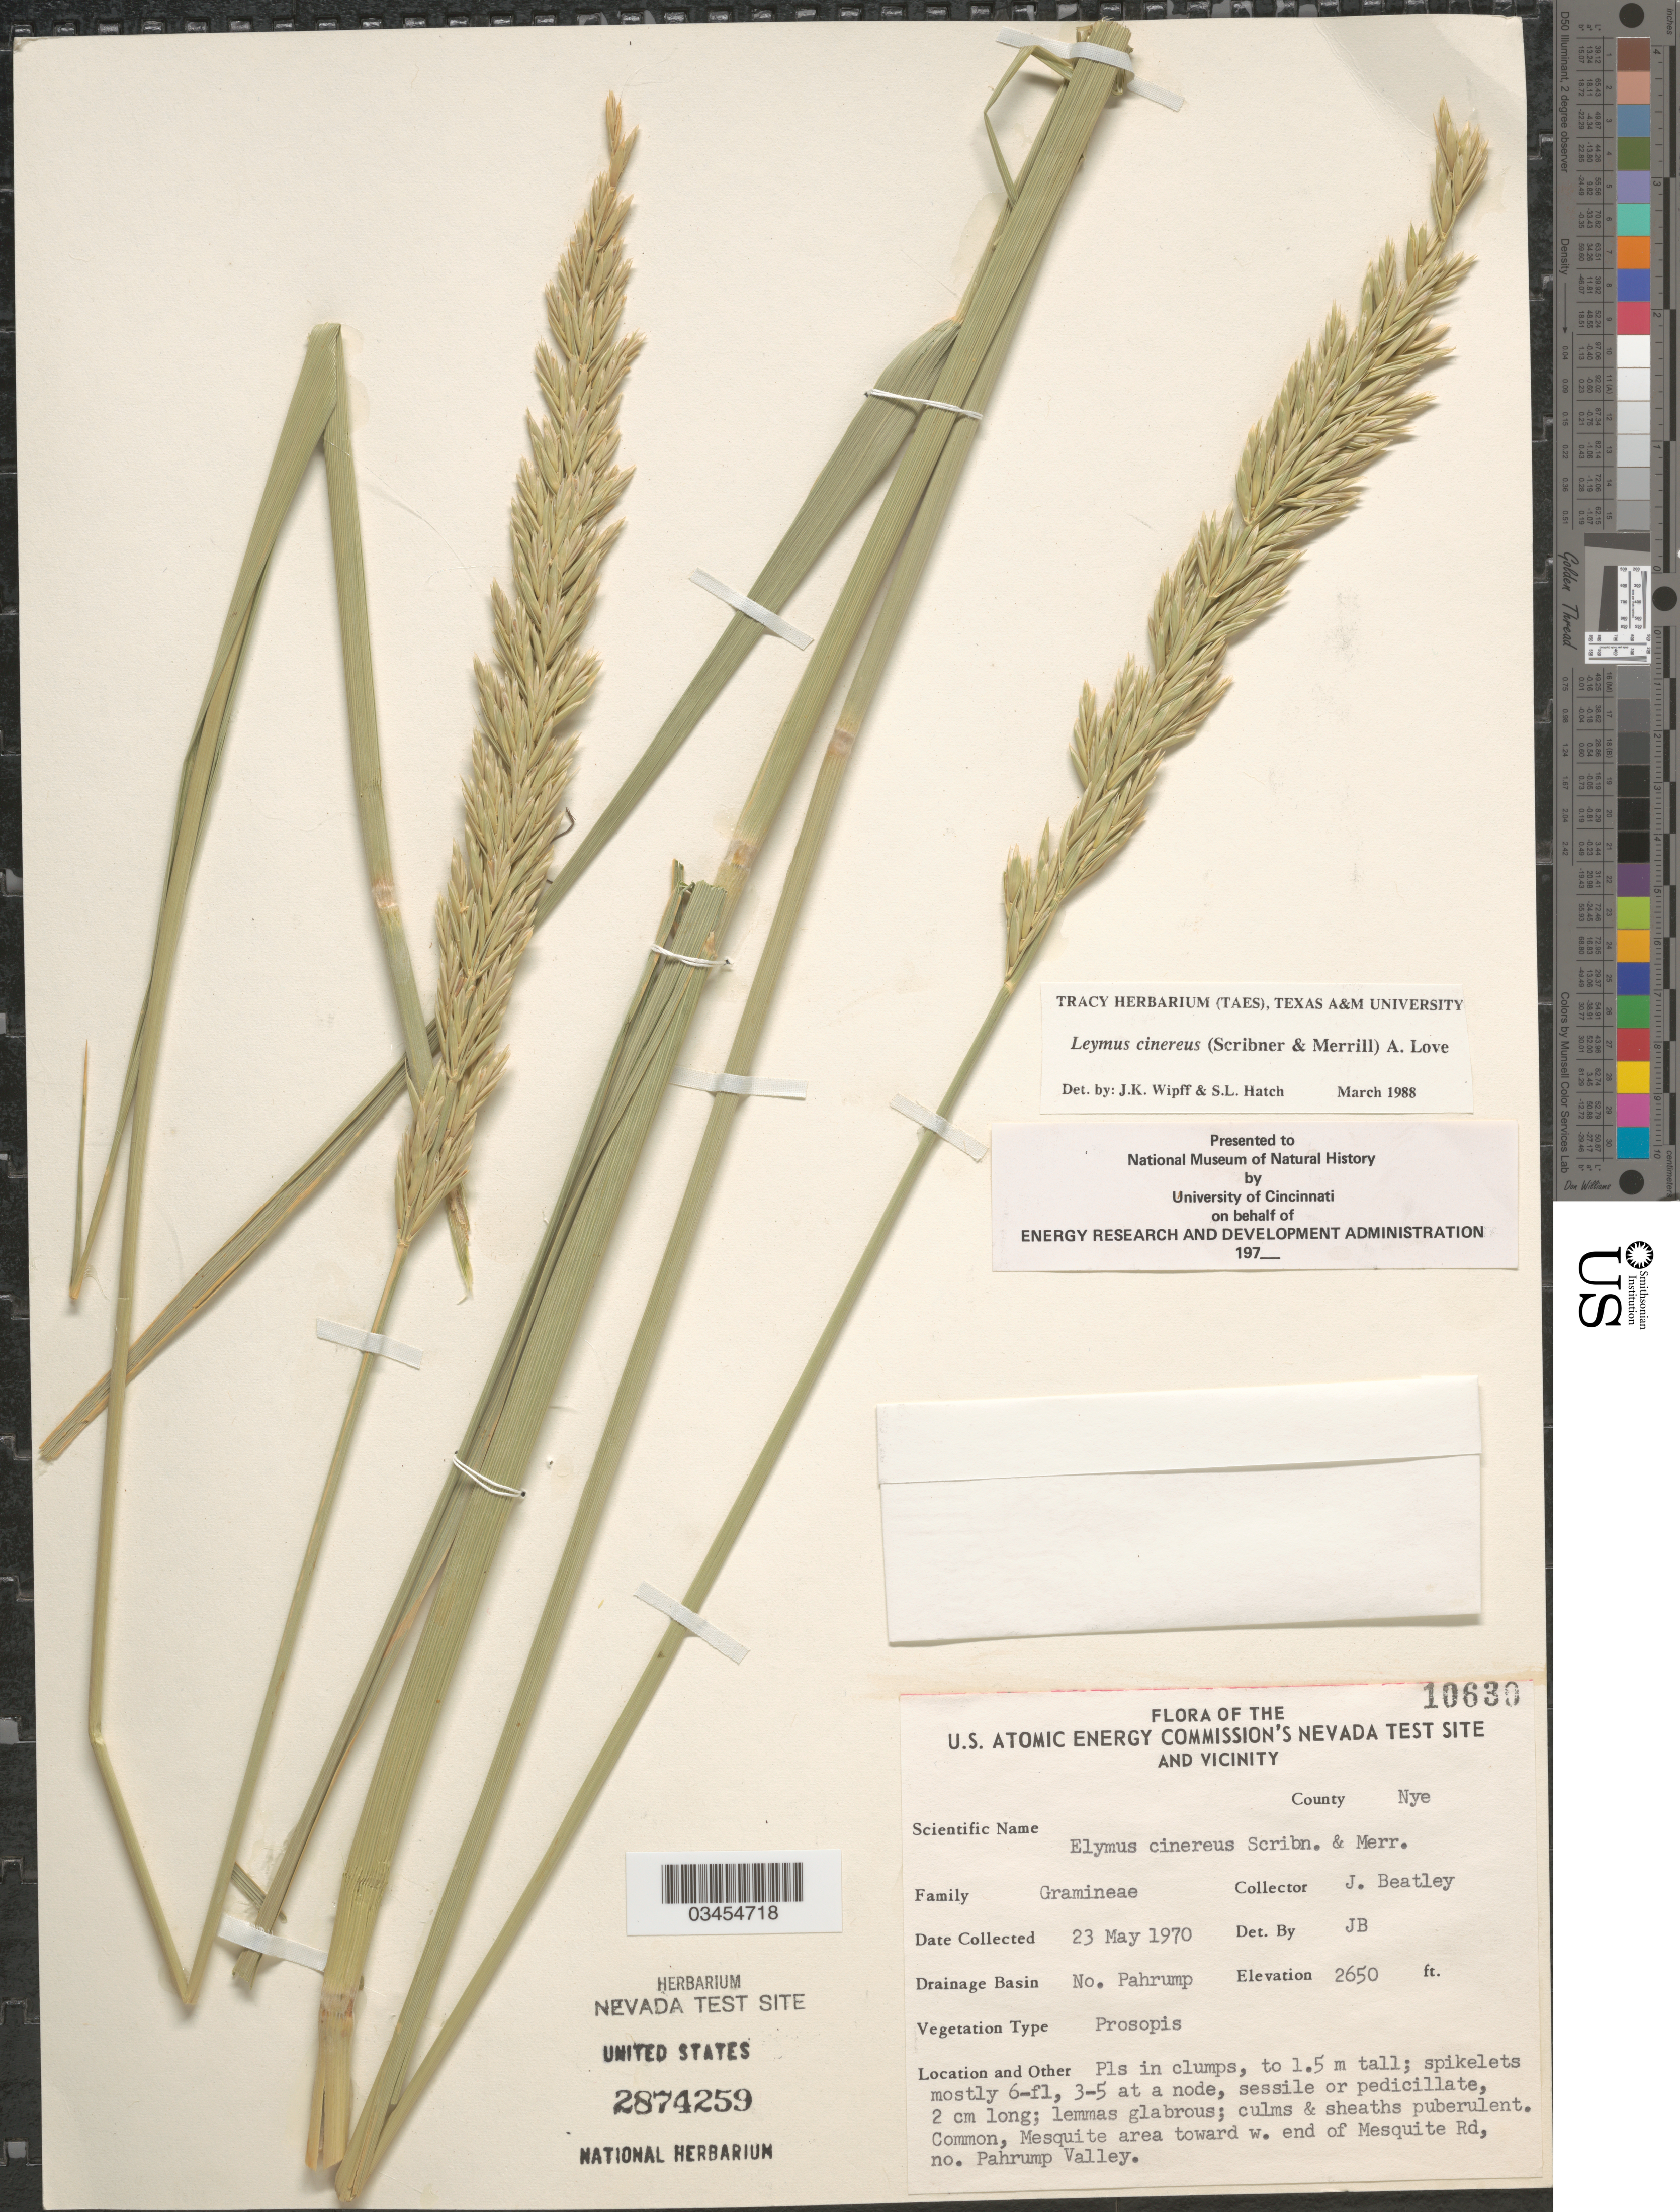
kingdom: Plantae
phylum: Tracheophyta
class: Liliopsida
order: Poales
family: Poaceae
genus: Leymus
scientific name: Leymus cinereus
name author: (Scribn. & Merr.) Á. Löve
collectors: J. C. Beatley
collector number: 10630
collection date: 1970-05-23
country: United States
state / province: Nevada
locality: U.S. Atomic Energy Commission's Nevada Test Site And Vicinity. County Nye. Drainage Basin No. Pahrump. Mesquite area toward w. end of Mesquite Rd, no. Pahrump Valley.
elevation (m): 808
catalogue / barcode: US 2874259